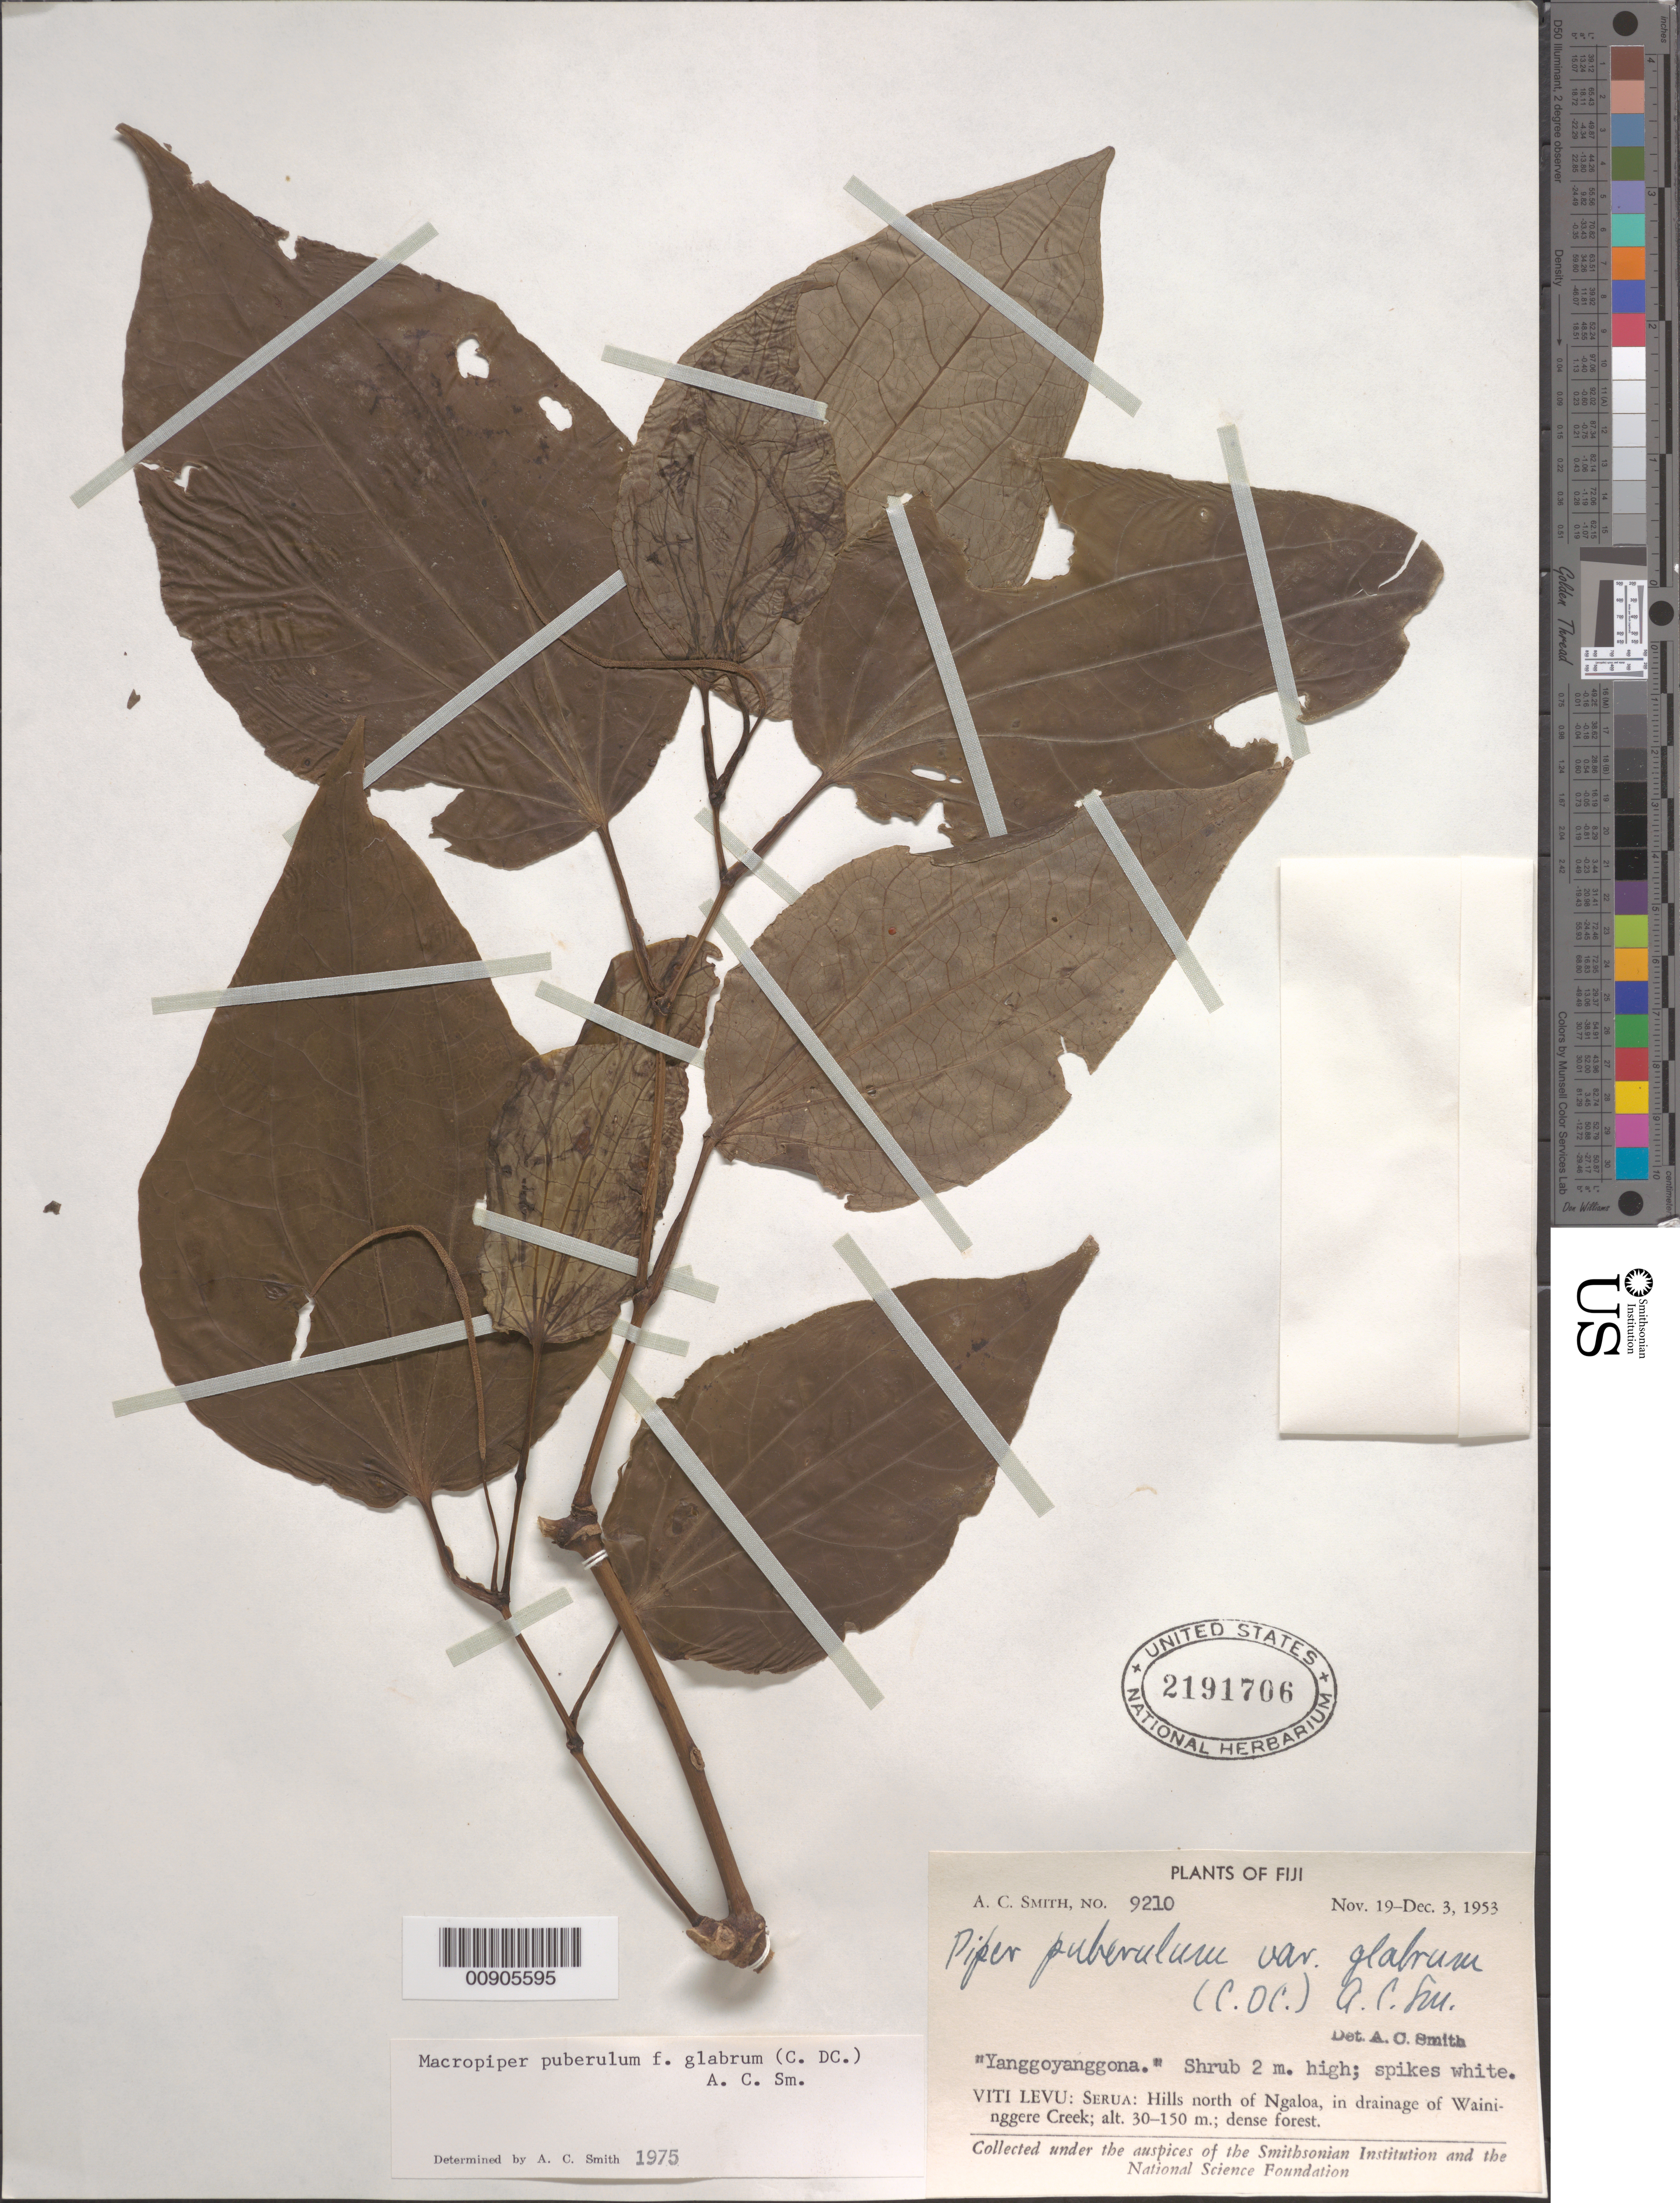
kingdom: Plantae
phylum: Tracheophyta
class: Magnoliopsida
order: Piperales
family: Piperaceae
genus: Piper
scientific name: Piper puberulum var. glabrum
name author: (C. DC.) C.A. Sm.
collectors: C. A. Smith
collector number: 9210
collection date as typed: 19 Nov 1953 to 03 Dec 1953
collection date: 1953-11-19/1953-12-03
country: Fiji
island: Vanua Levu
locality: Serua: Hils N. of Ngaloa, in drainage of Waininggere Creek.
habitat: Dense forest.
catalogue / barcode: US 2191706